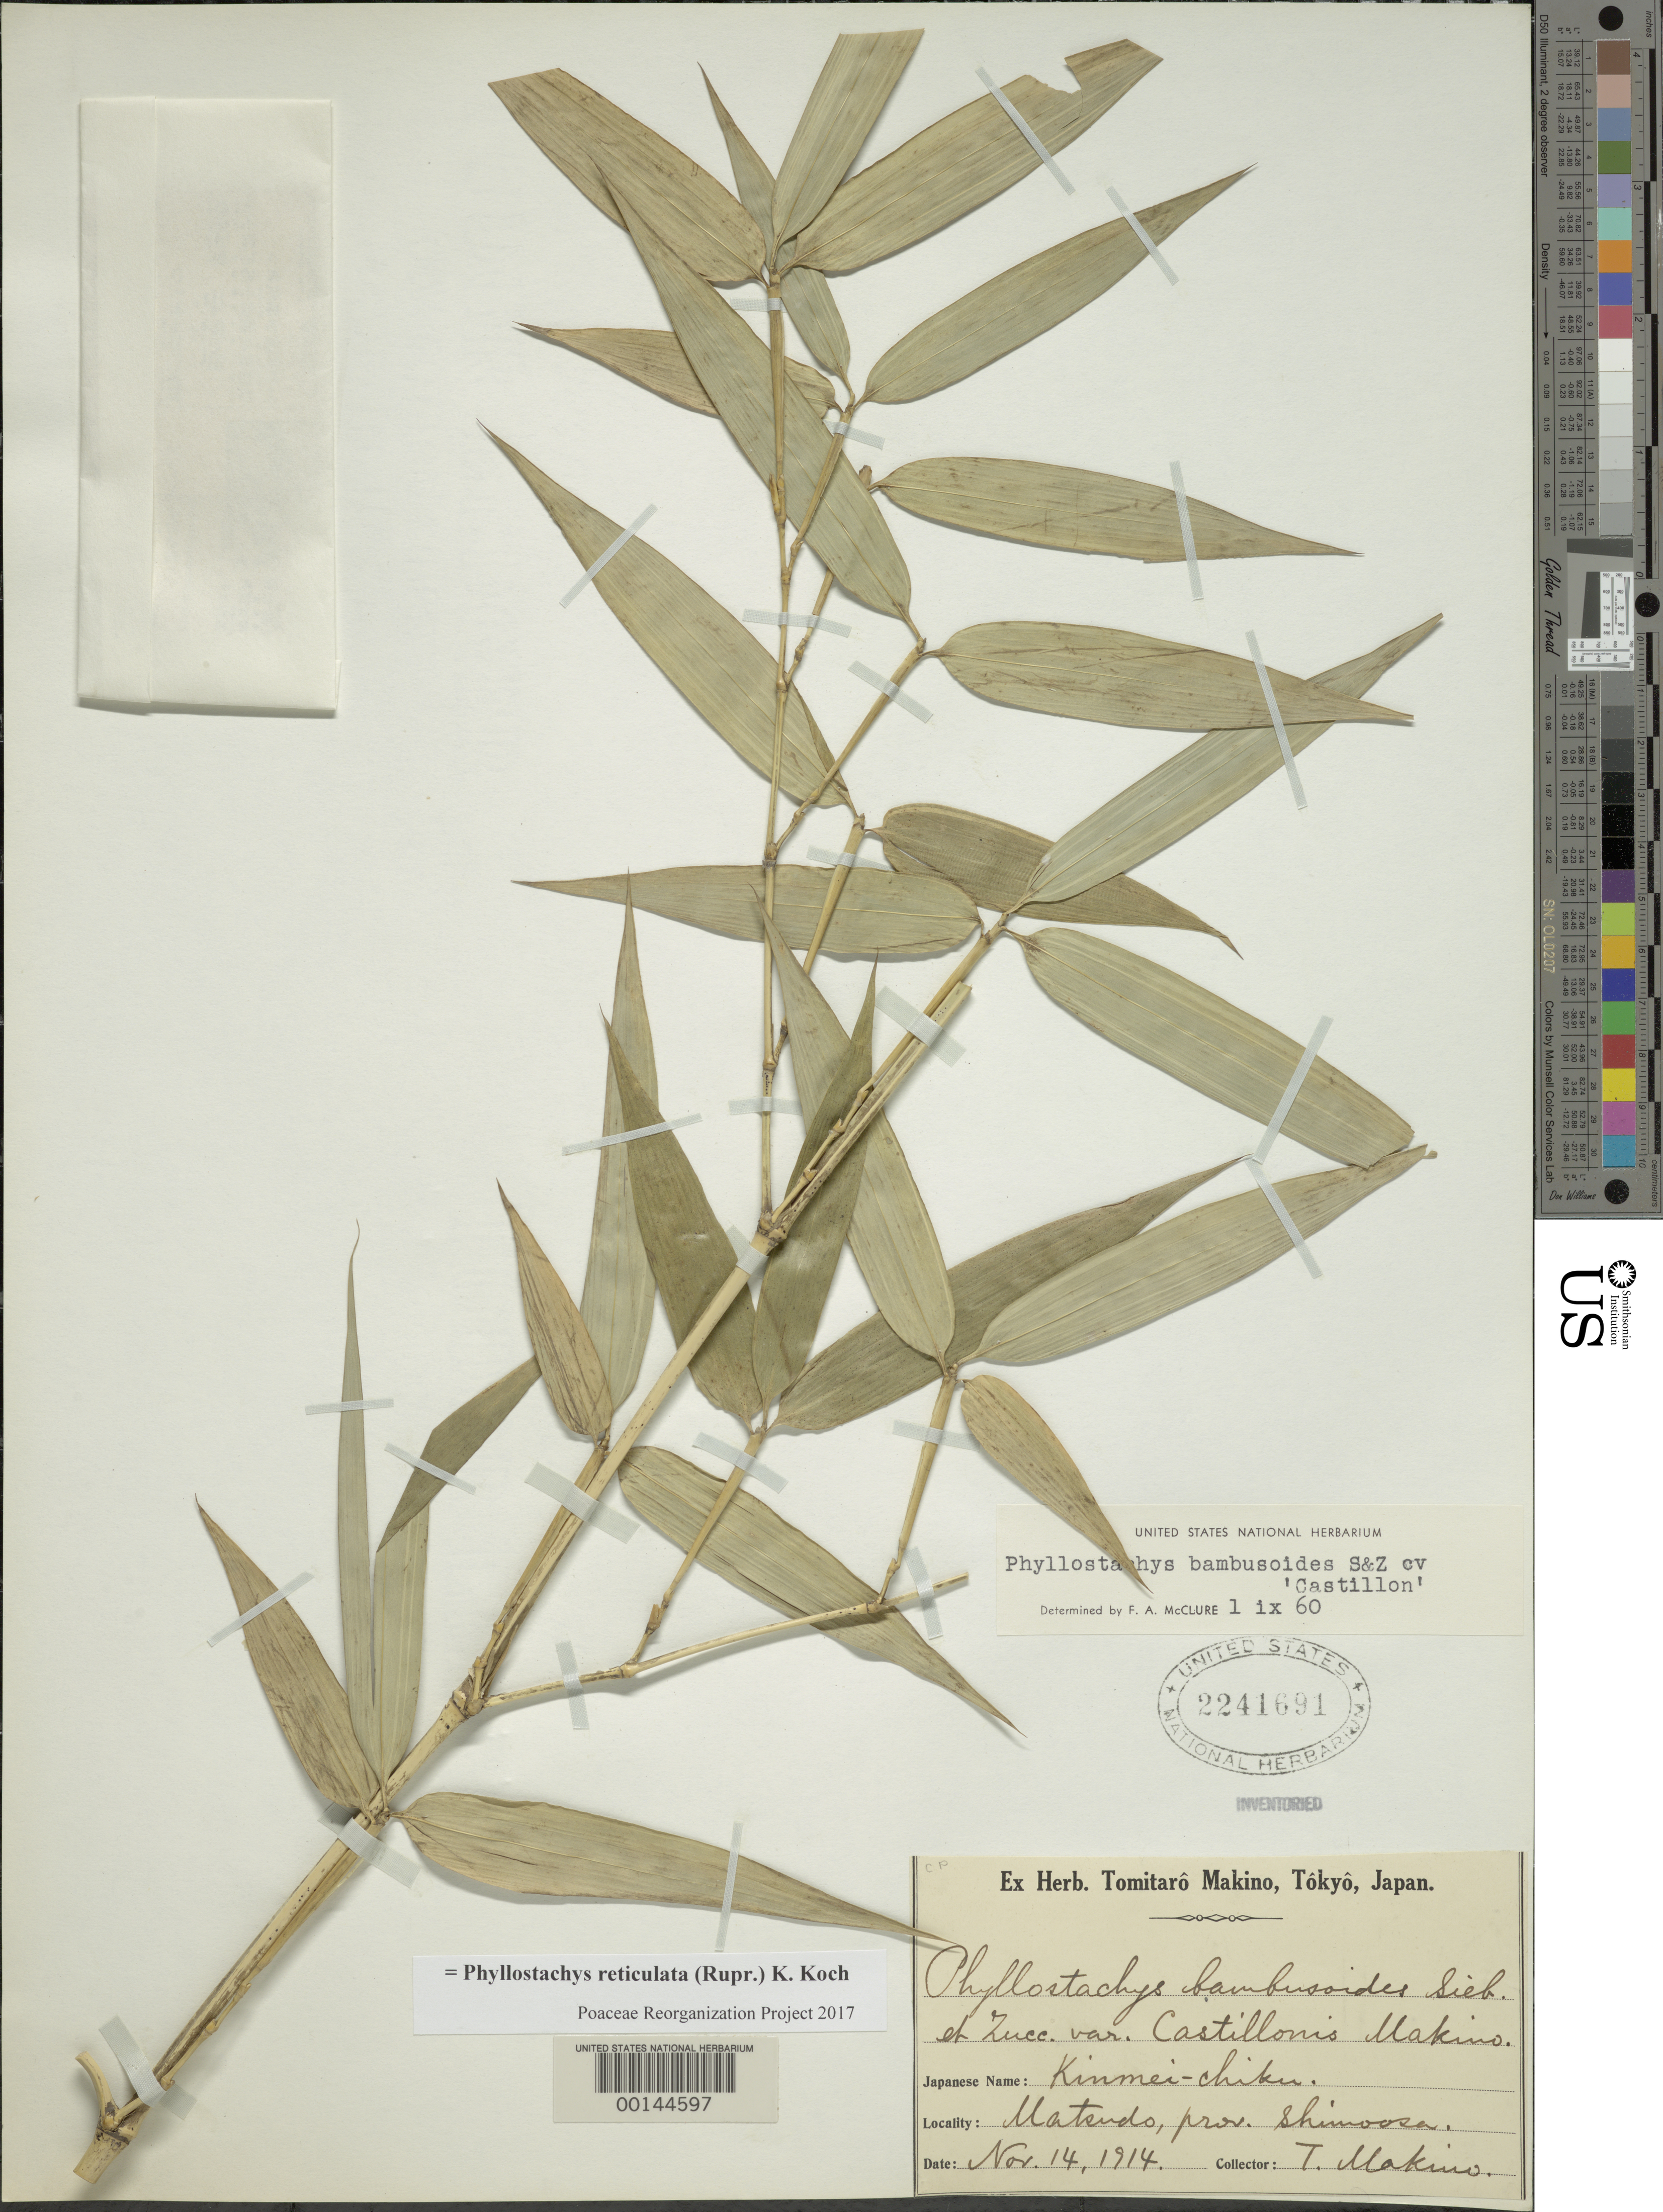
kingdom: Plantae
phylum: Tracheophyta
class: Liliopsida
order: Poales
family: Poaceae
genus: Phyllostachys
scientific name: Phyllostachys reticulata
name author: (Rupr.) K. Koch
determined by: Poaceae Reorganization Project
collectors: T. Makino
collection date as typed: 14 Nov 1914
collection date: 1914-11-14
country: Japan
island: Honshu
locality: Matsudo, shimoosa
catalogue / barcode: US 2241691